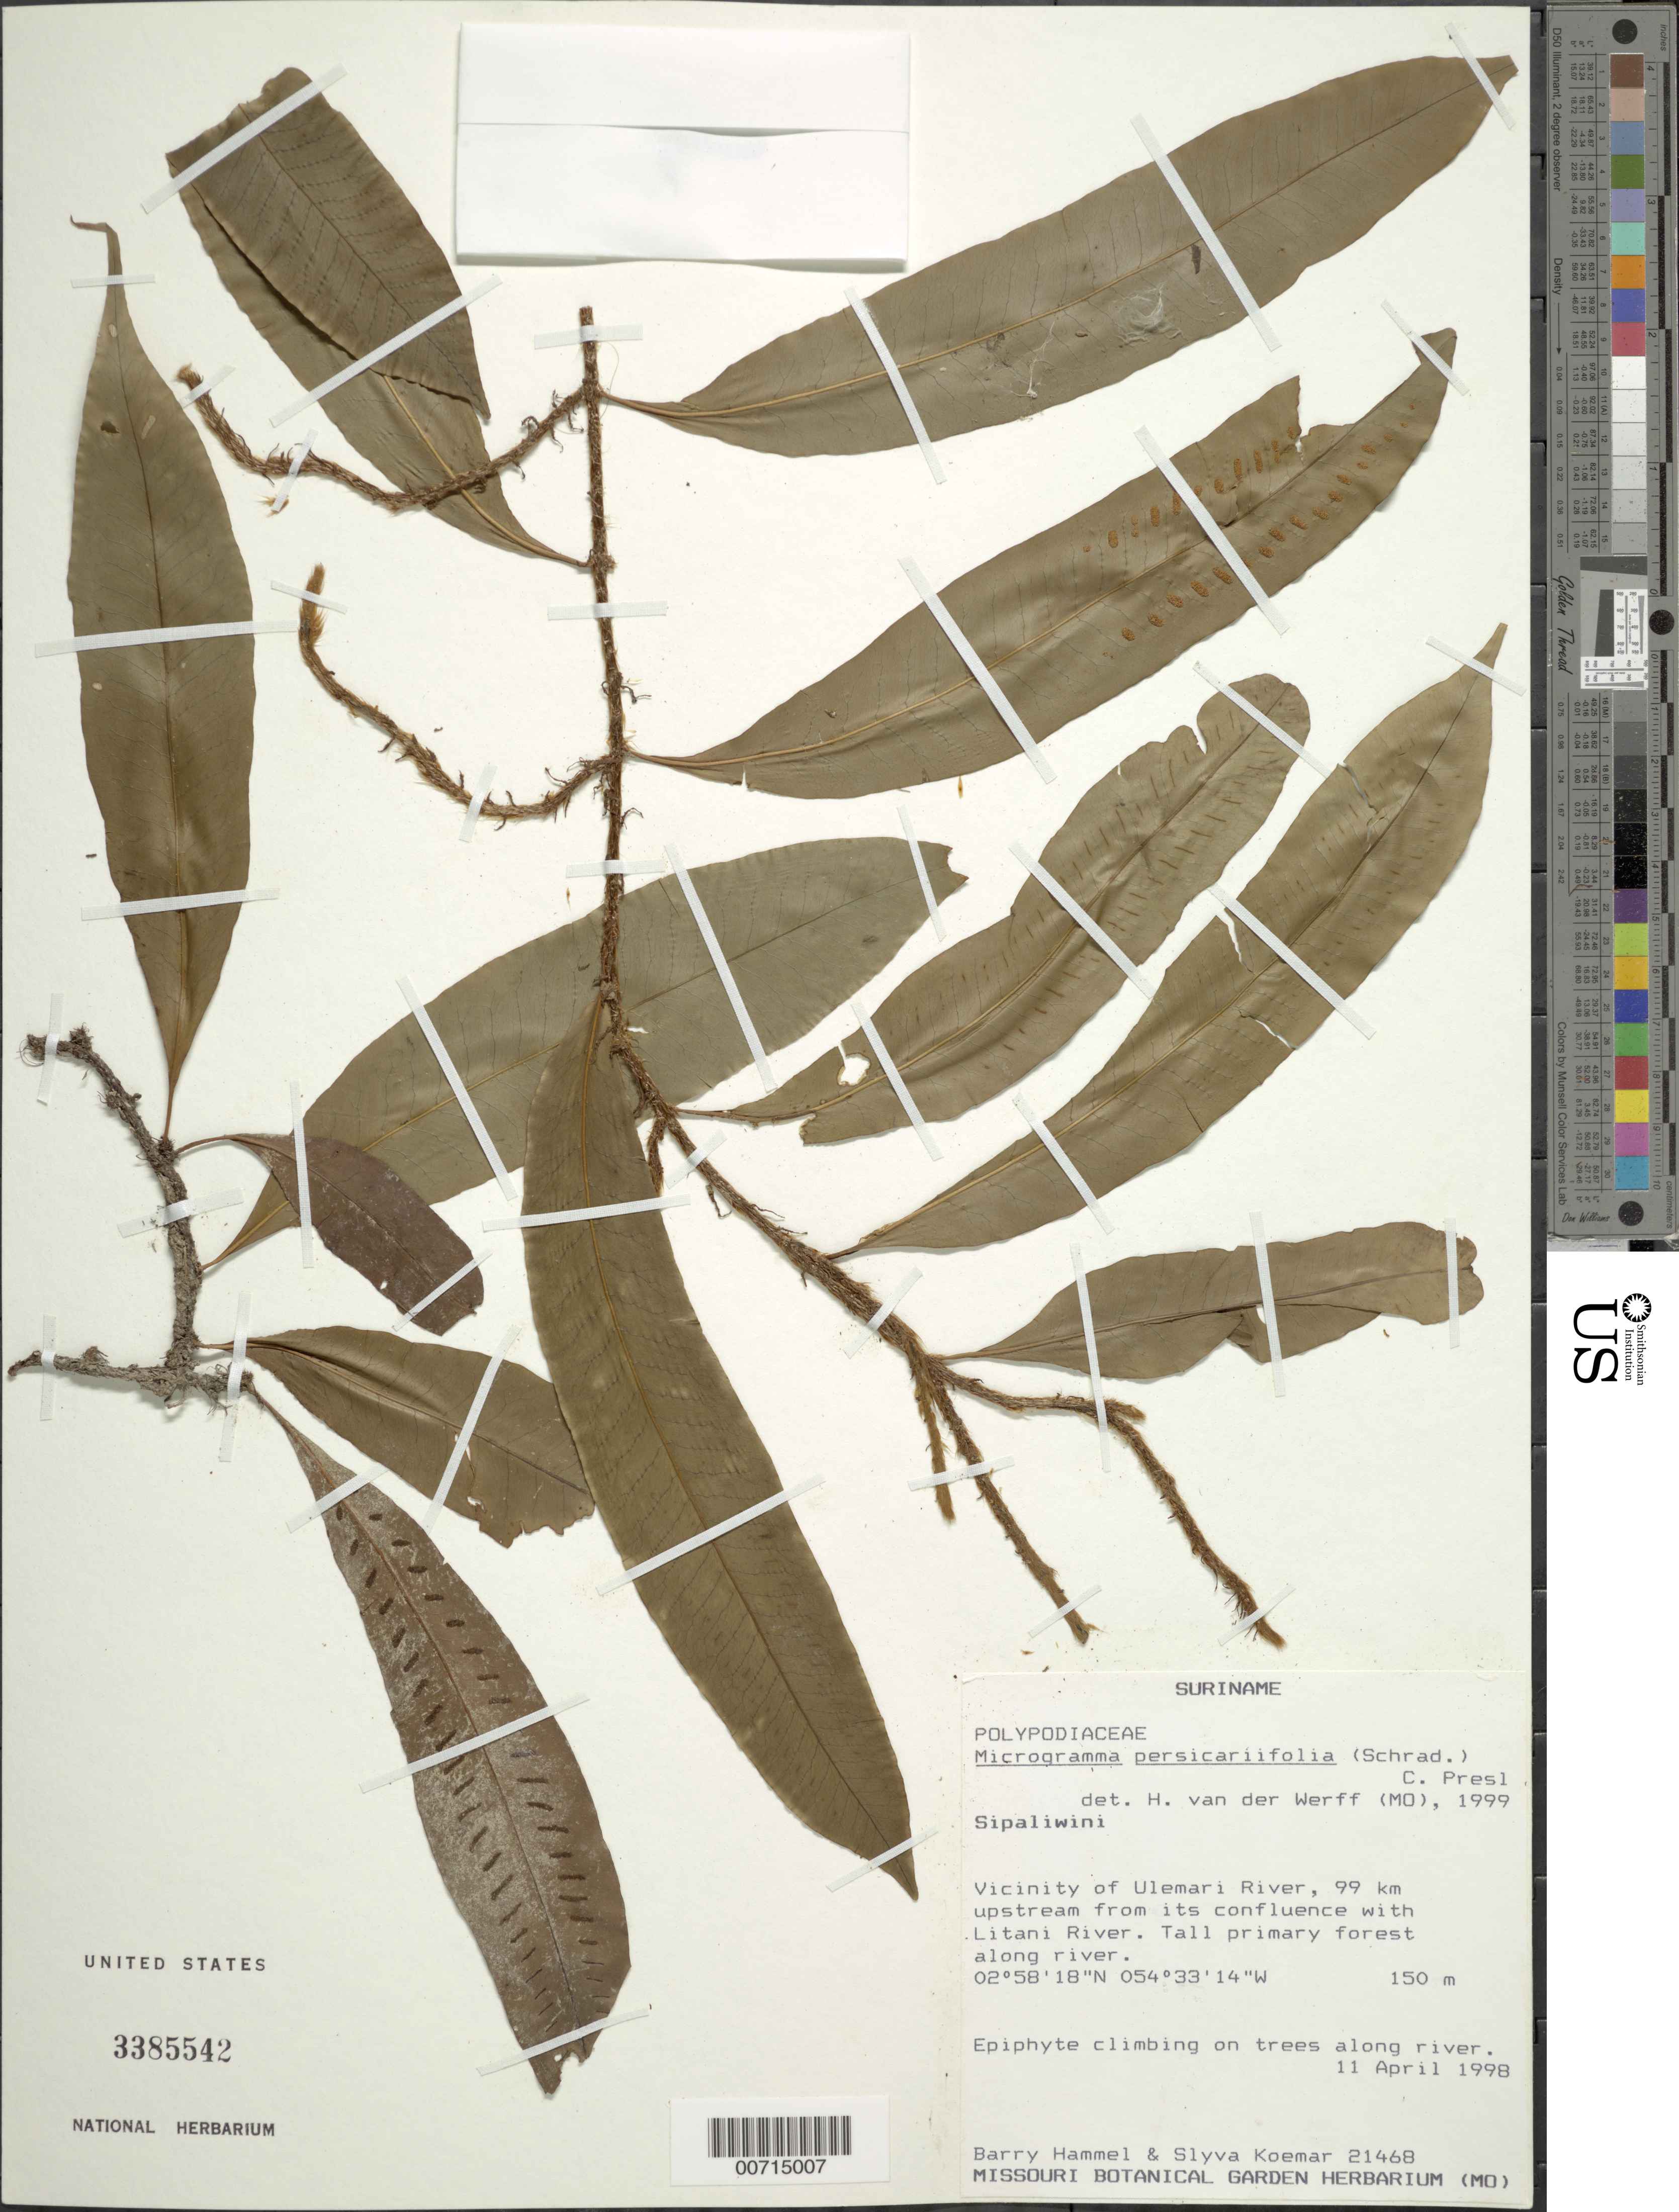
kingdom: Plantae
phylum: Tracheophyta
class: Polypodiopsida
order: Polypodiales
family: Polypodiaceae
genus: Microgramma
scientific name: Microgramma persicariifolia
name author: (Schrad.) C. Presl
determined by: van der Werff, H., (MO), Missouri Botanical Garden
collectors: B. Hammel, S. Koemar & U. Raghoenandan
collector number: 21468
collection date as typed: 11-Apr-98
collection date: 1998-04-11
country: Suriname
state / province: Sipaliwini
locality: Ulemari R., ca. 99 km upstream from confl. with Litani R.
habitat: Tall primary forest along river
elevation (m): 150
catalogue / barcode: US 3385542